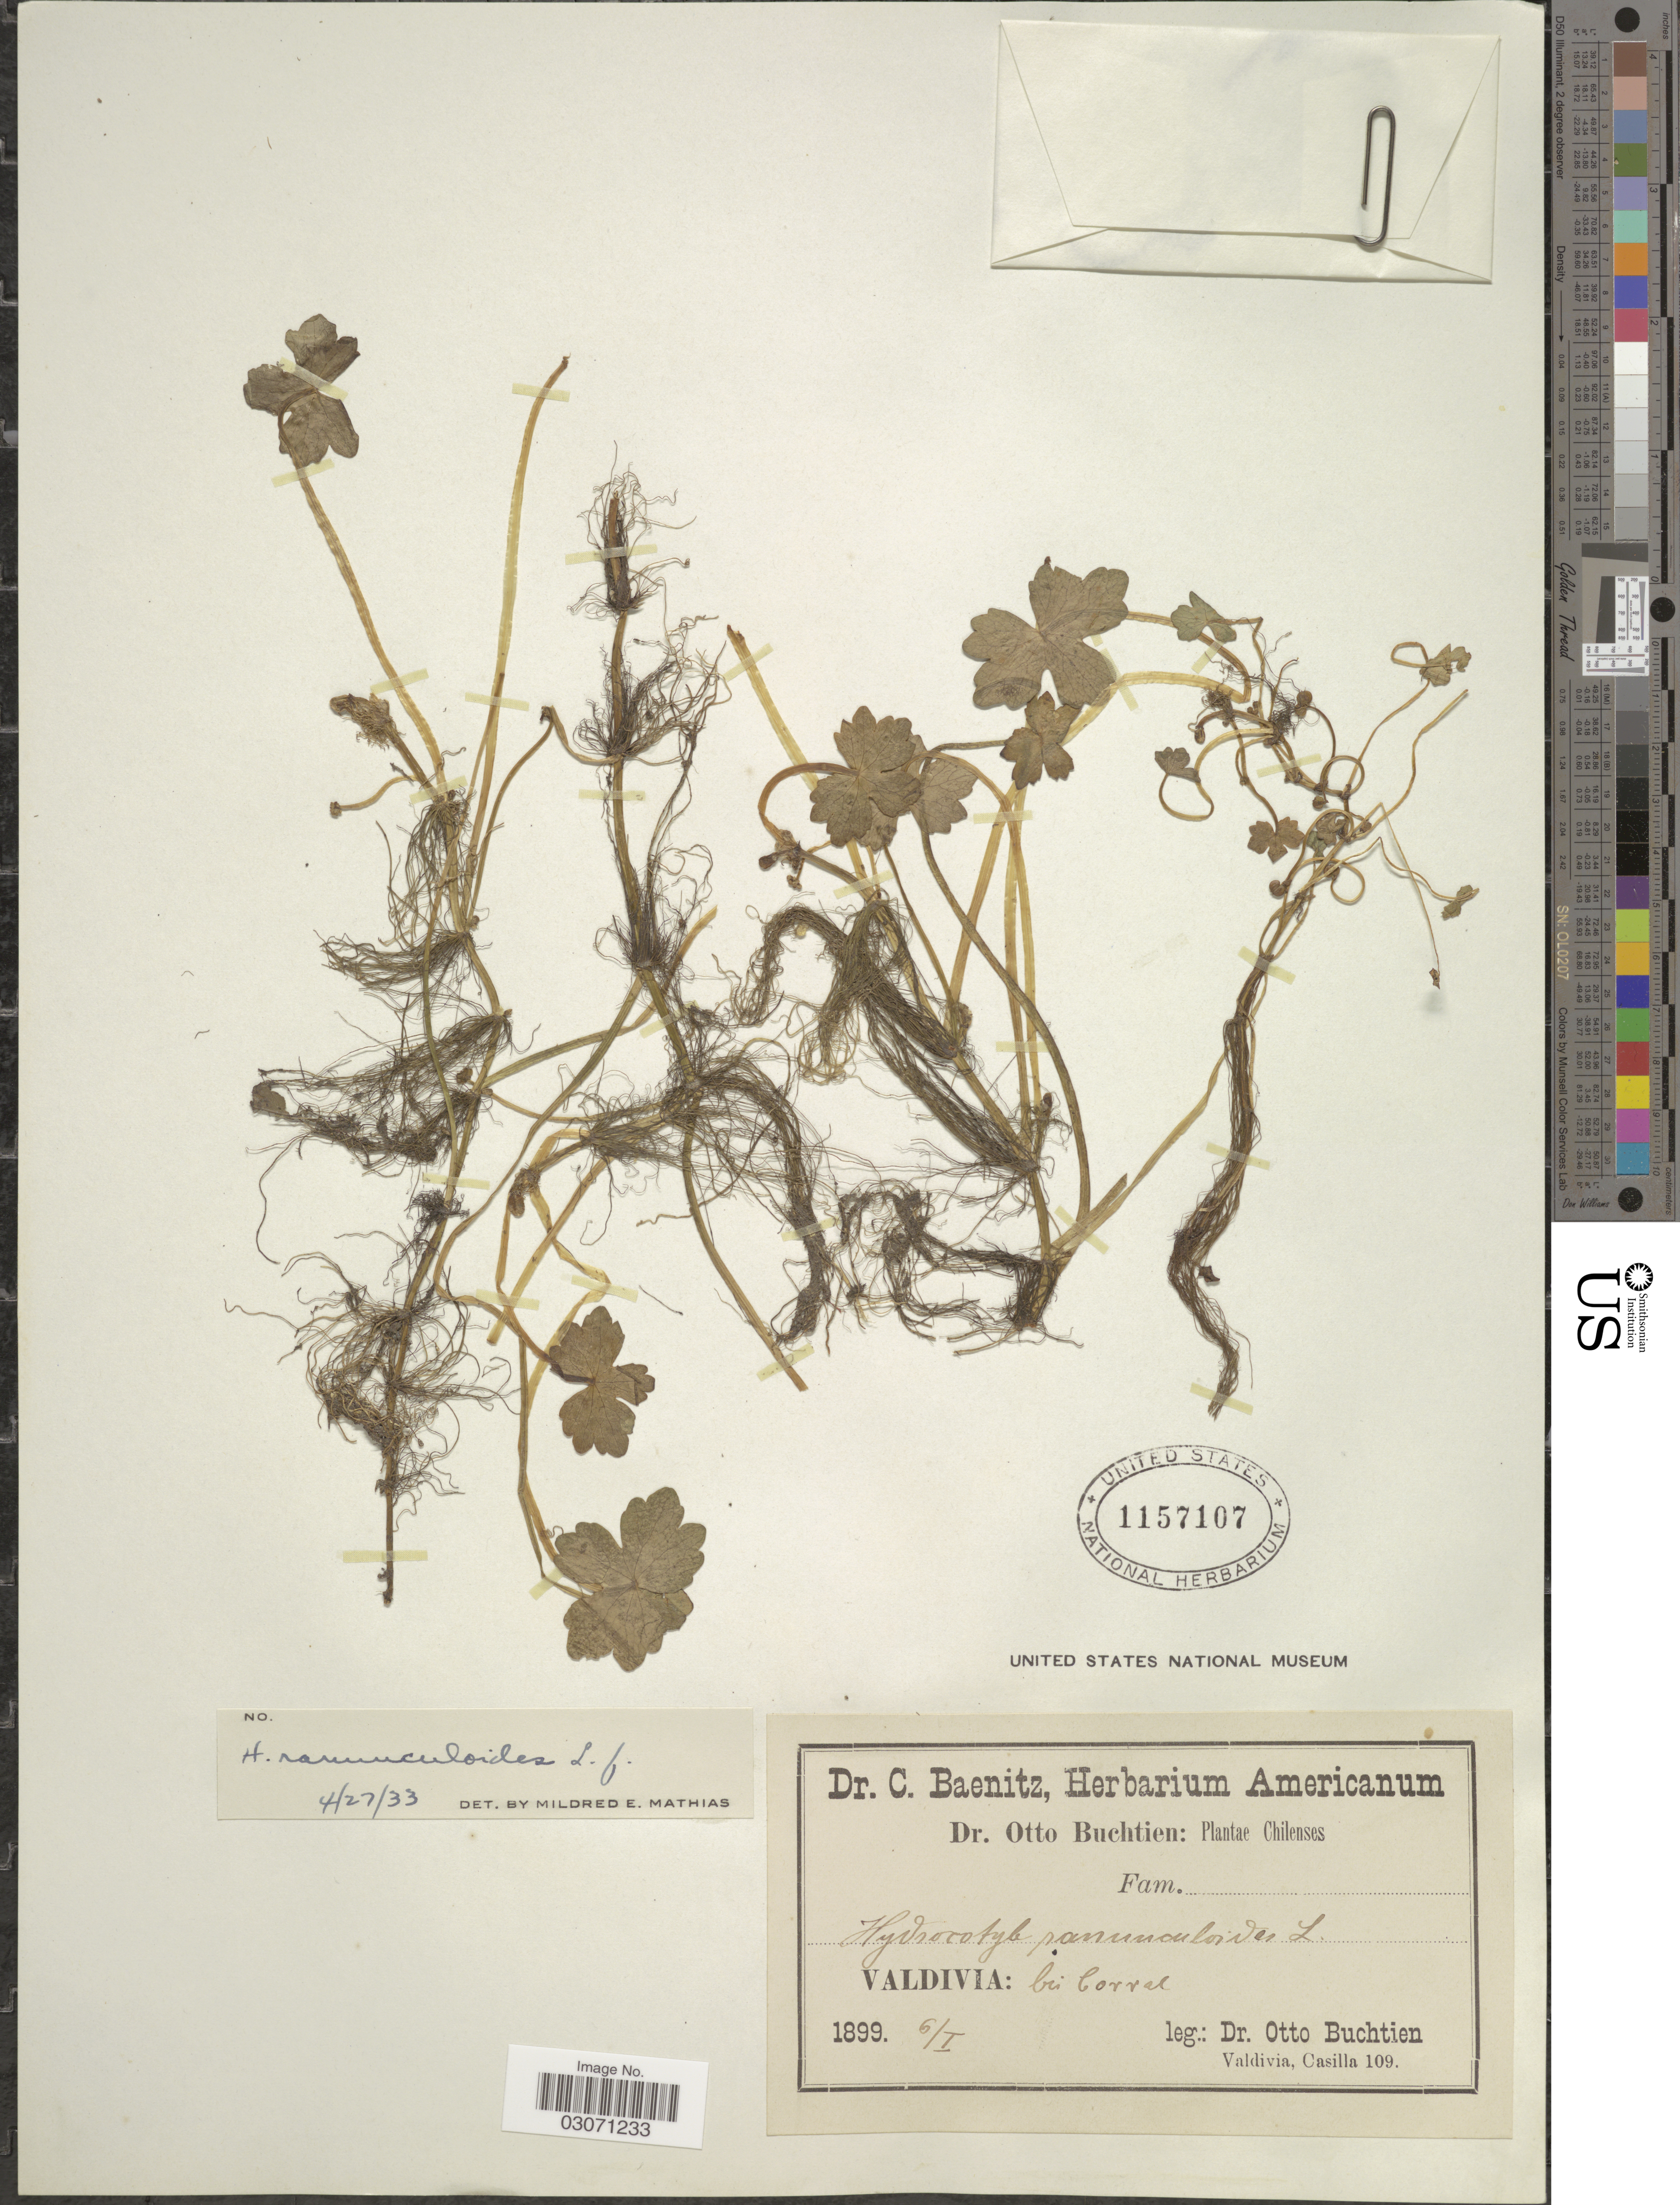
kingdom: Plantae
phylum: Tracheophyta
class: Magnoliopsida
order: Apiales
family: Araliaceae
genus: Hydrocotyle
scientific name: Hydrocotyle ranunculoides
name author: L. f.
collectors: O. Buchtien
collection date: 1899-01-06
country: Chile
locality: Valdivia: bei Corral.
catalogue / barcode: US 1157107